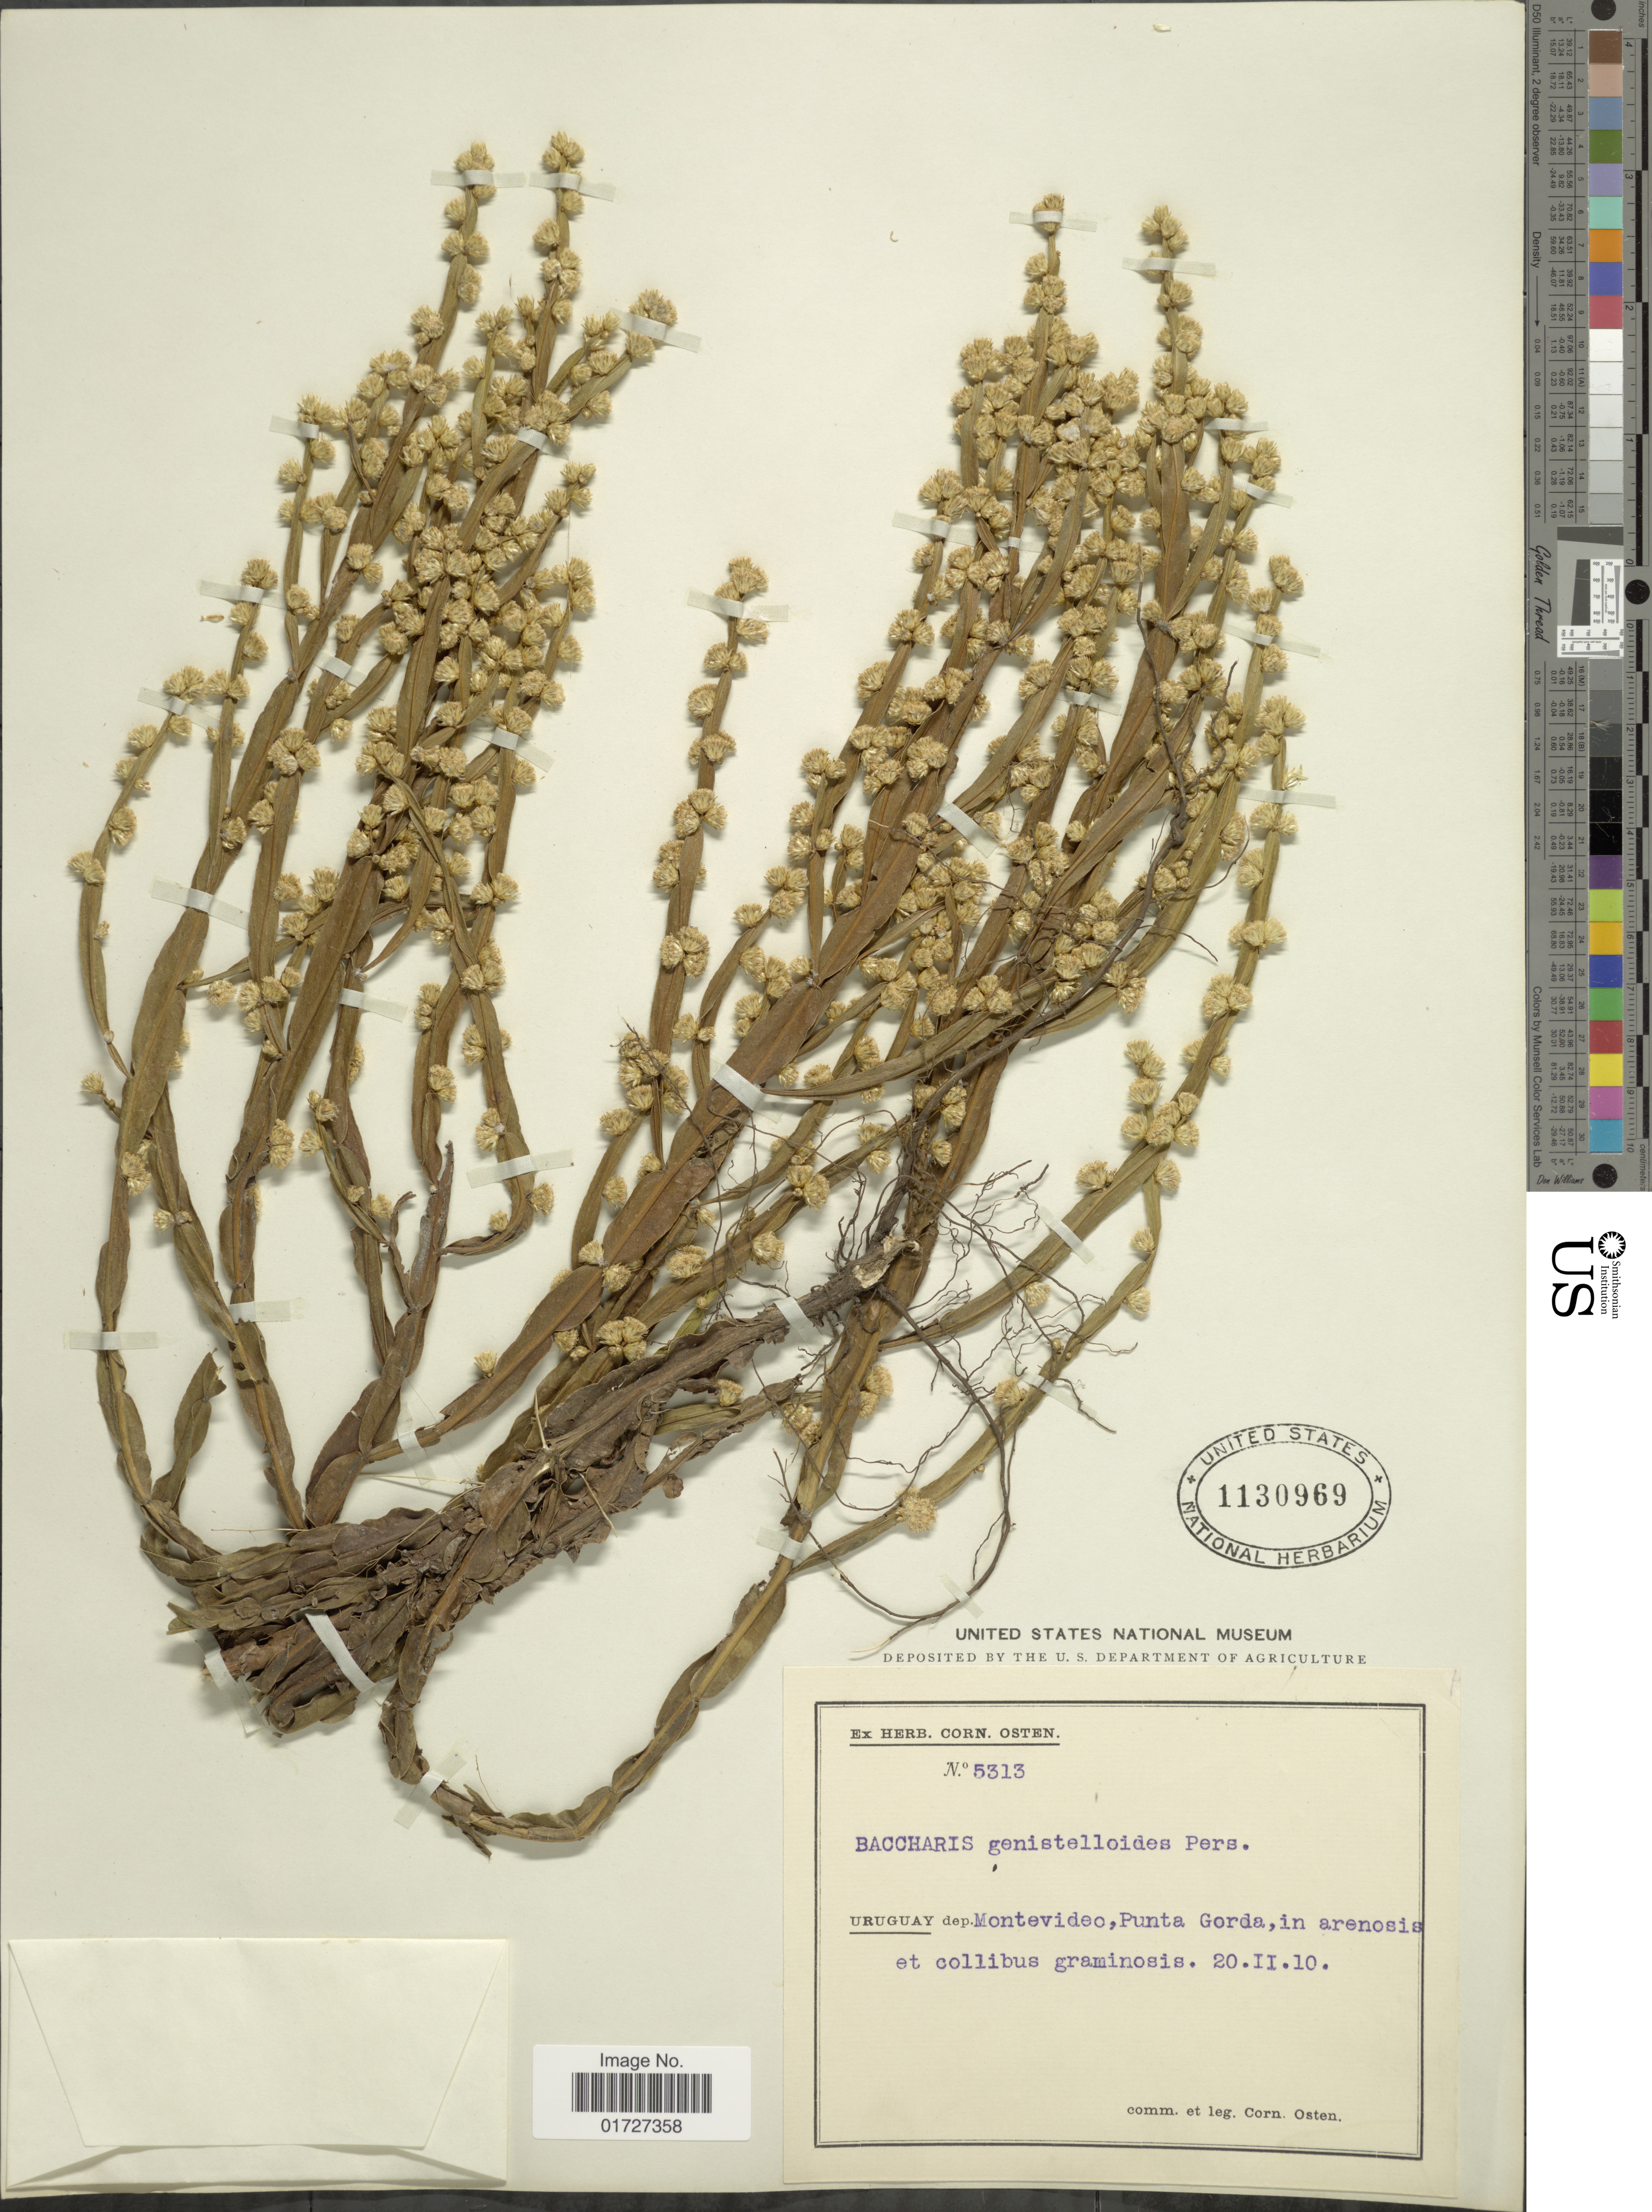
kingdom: Plantae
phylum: Tracheophyta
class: Magnoliopsida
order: Asterales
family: Asteraceae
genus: Baccharis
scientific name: Baccharis genistelloides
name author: (Lam.) Pers.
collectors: C. Osten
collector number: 5313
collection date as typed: Transcribed d/m/y: 20/2/10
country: Uruguay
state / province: Montevideo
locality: Montevideo, Punta Gorda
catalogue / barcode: US 1130969